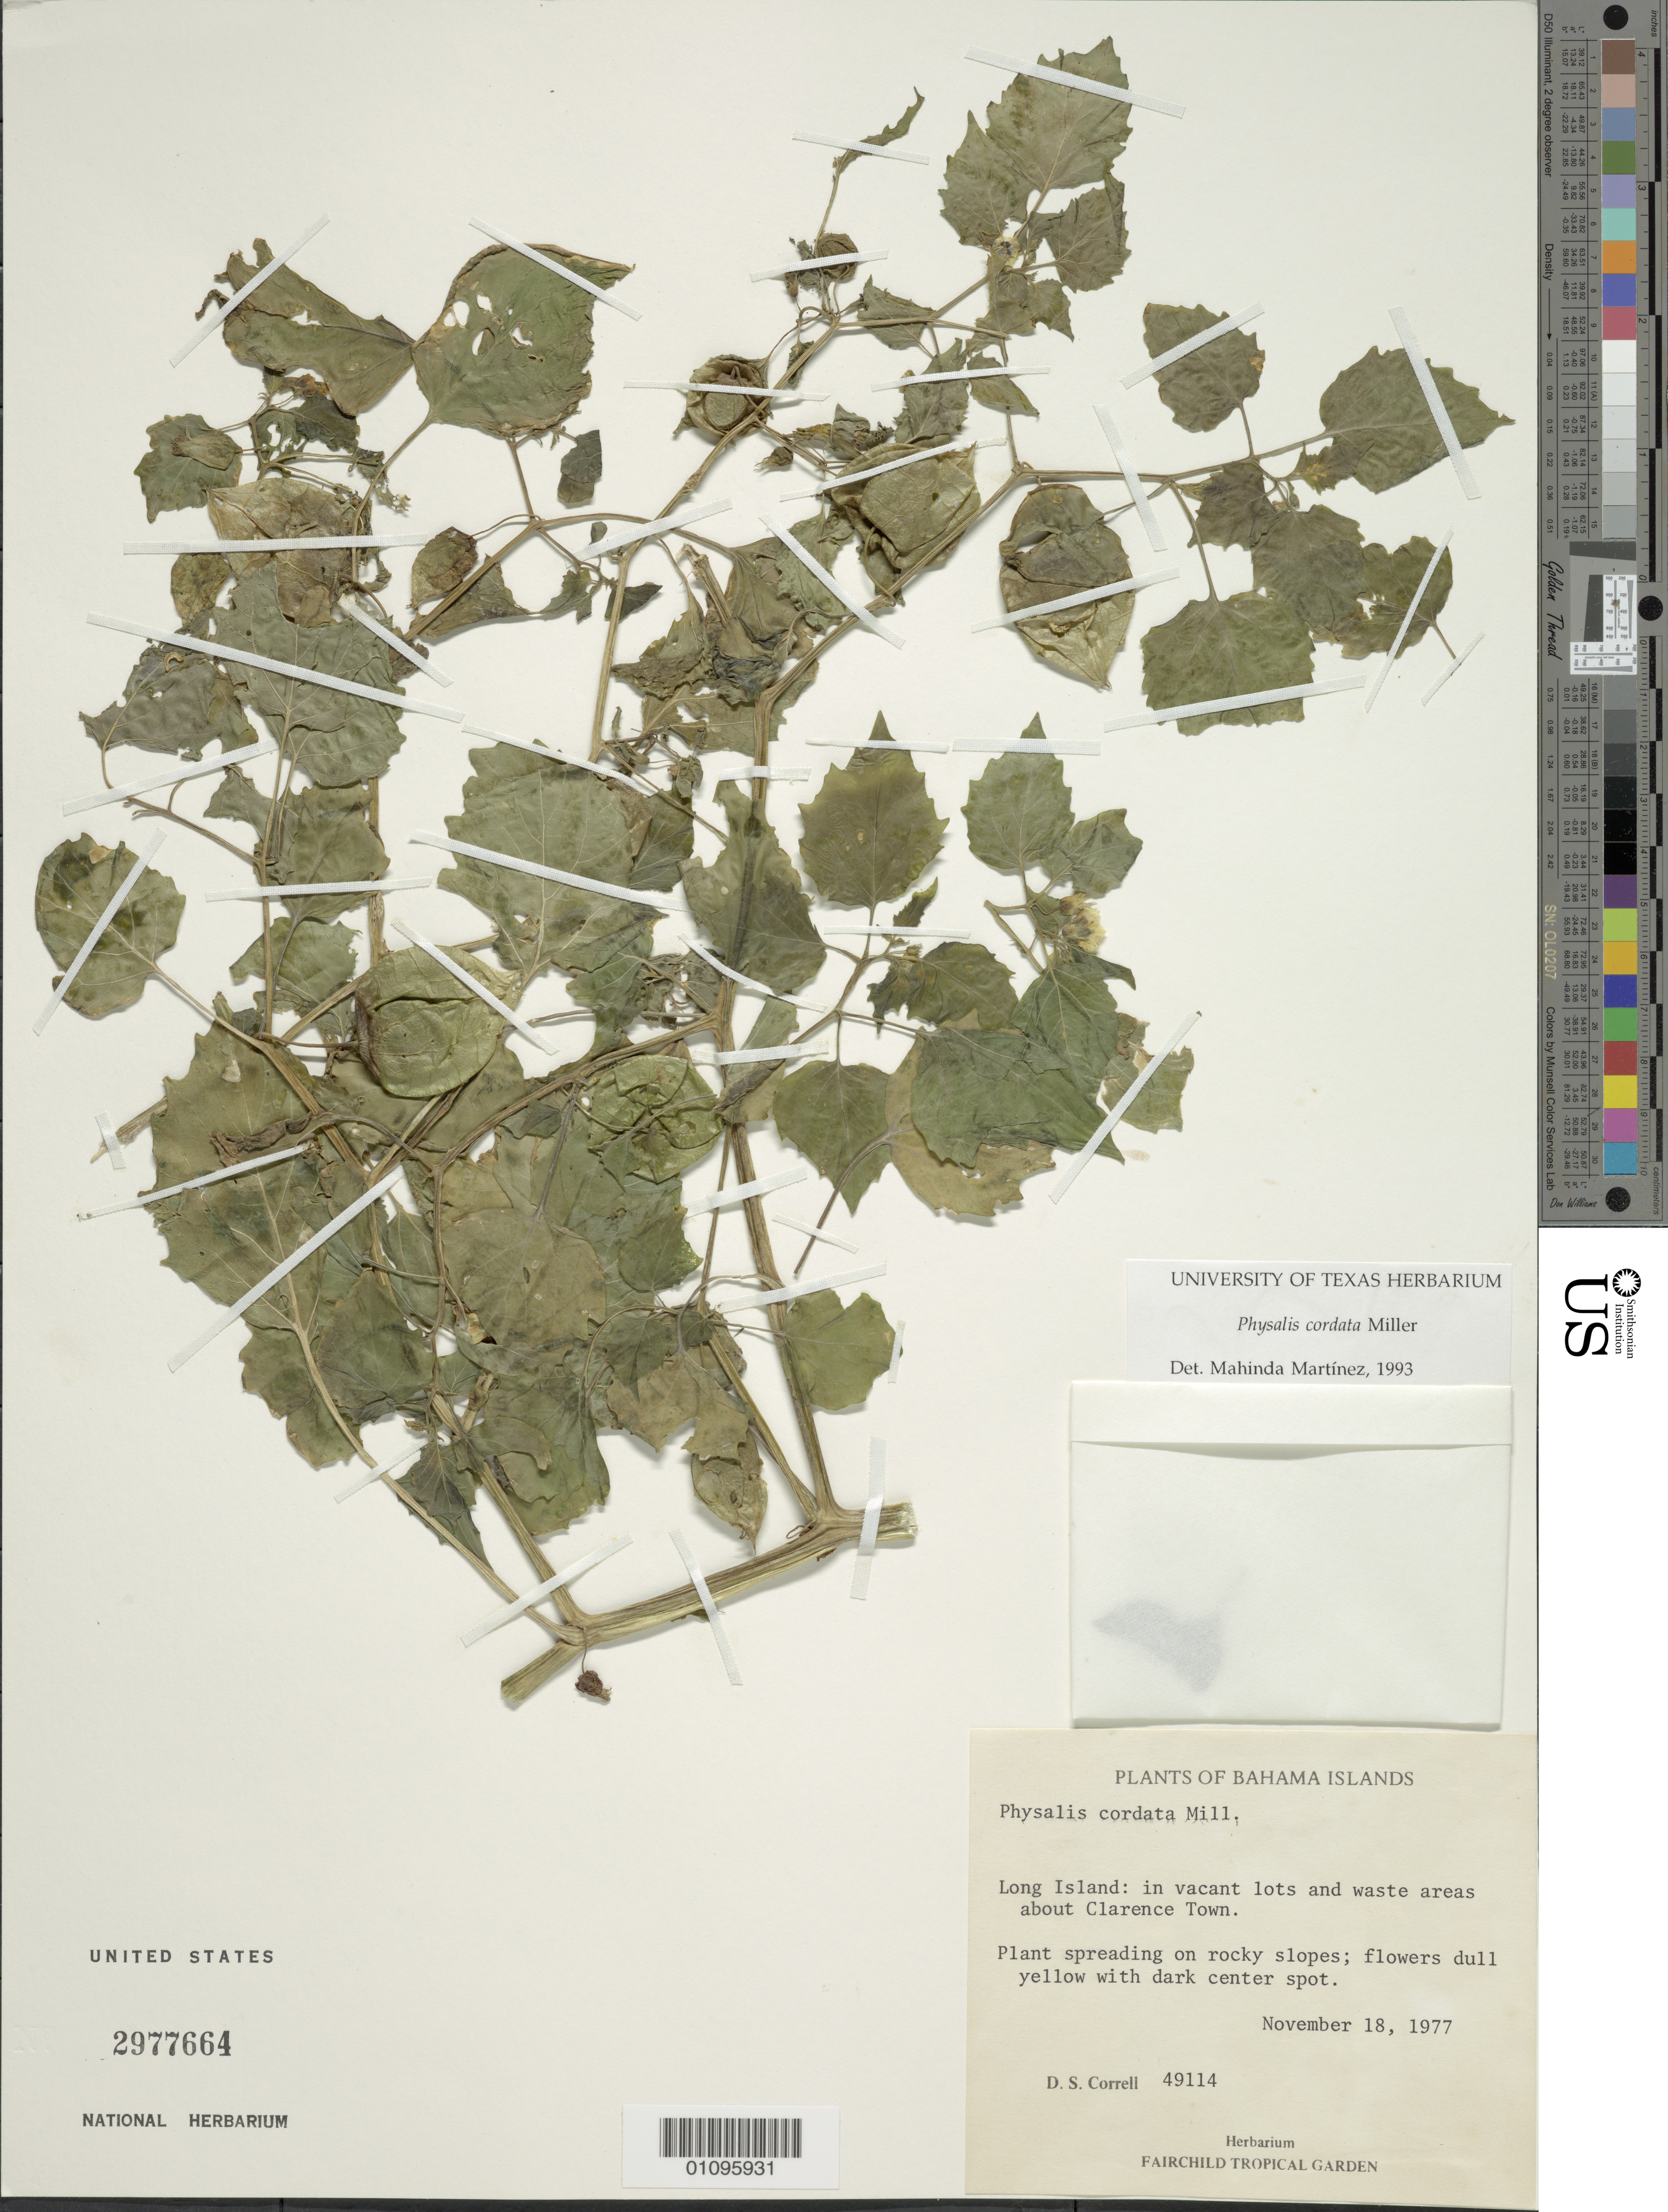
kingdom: Plantae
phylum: Tracheophyta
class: Magnoliopsida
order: Solanales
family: Solanaceae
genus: Physalis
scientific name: Physalis cordata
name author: Mill.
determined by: Martinez, M.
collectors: D. S. Correll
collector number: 49114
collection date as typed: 18 Nov 1977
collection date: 1977-11-18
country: Bahamas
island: Long I.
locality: Clarence Town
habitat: In vacant lots and waste areas around town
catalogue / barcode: US 2977664